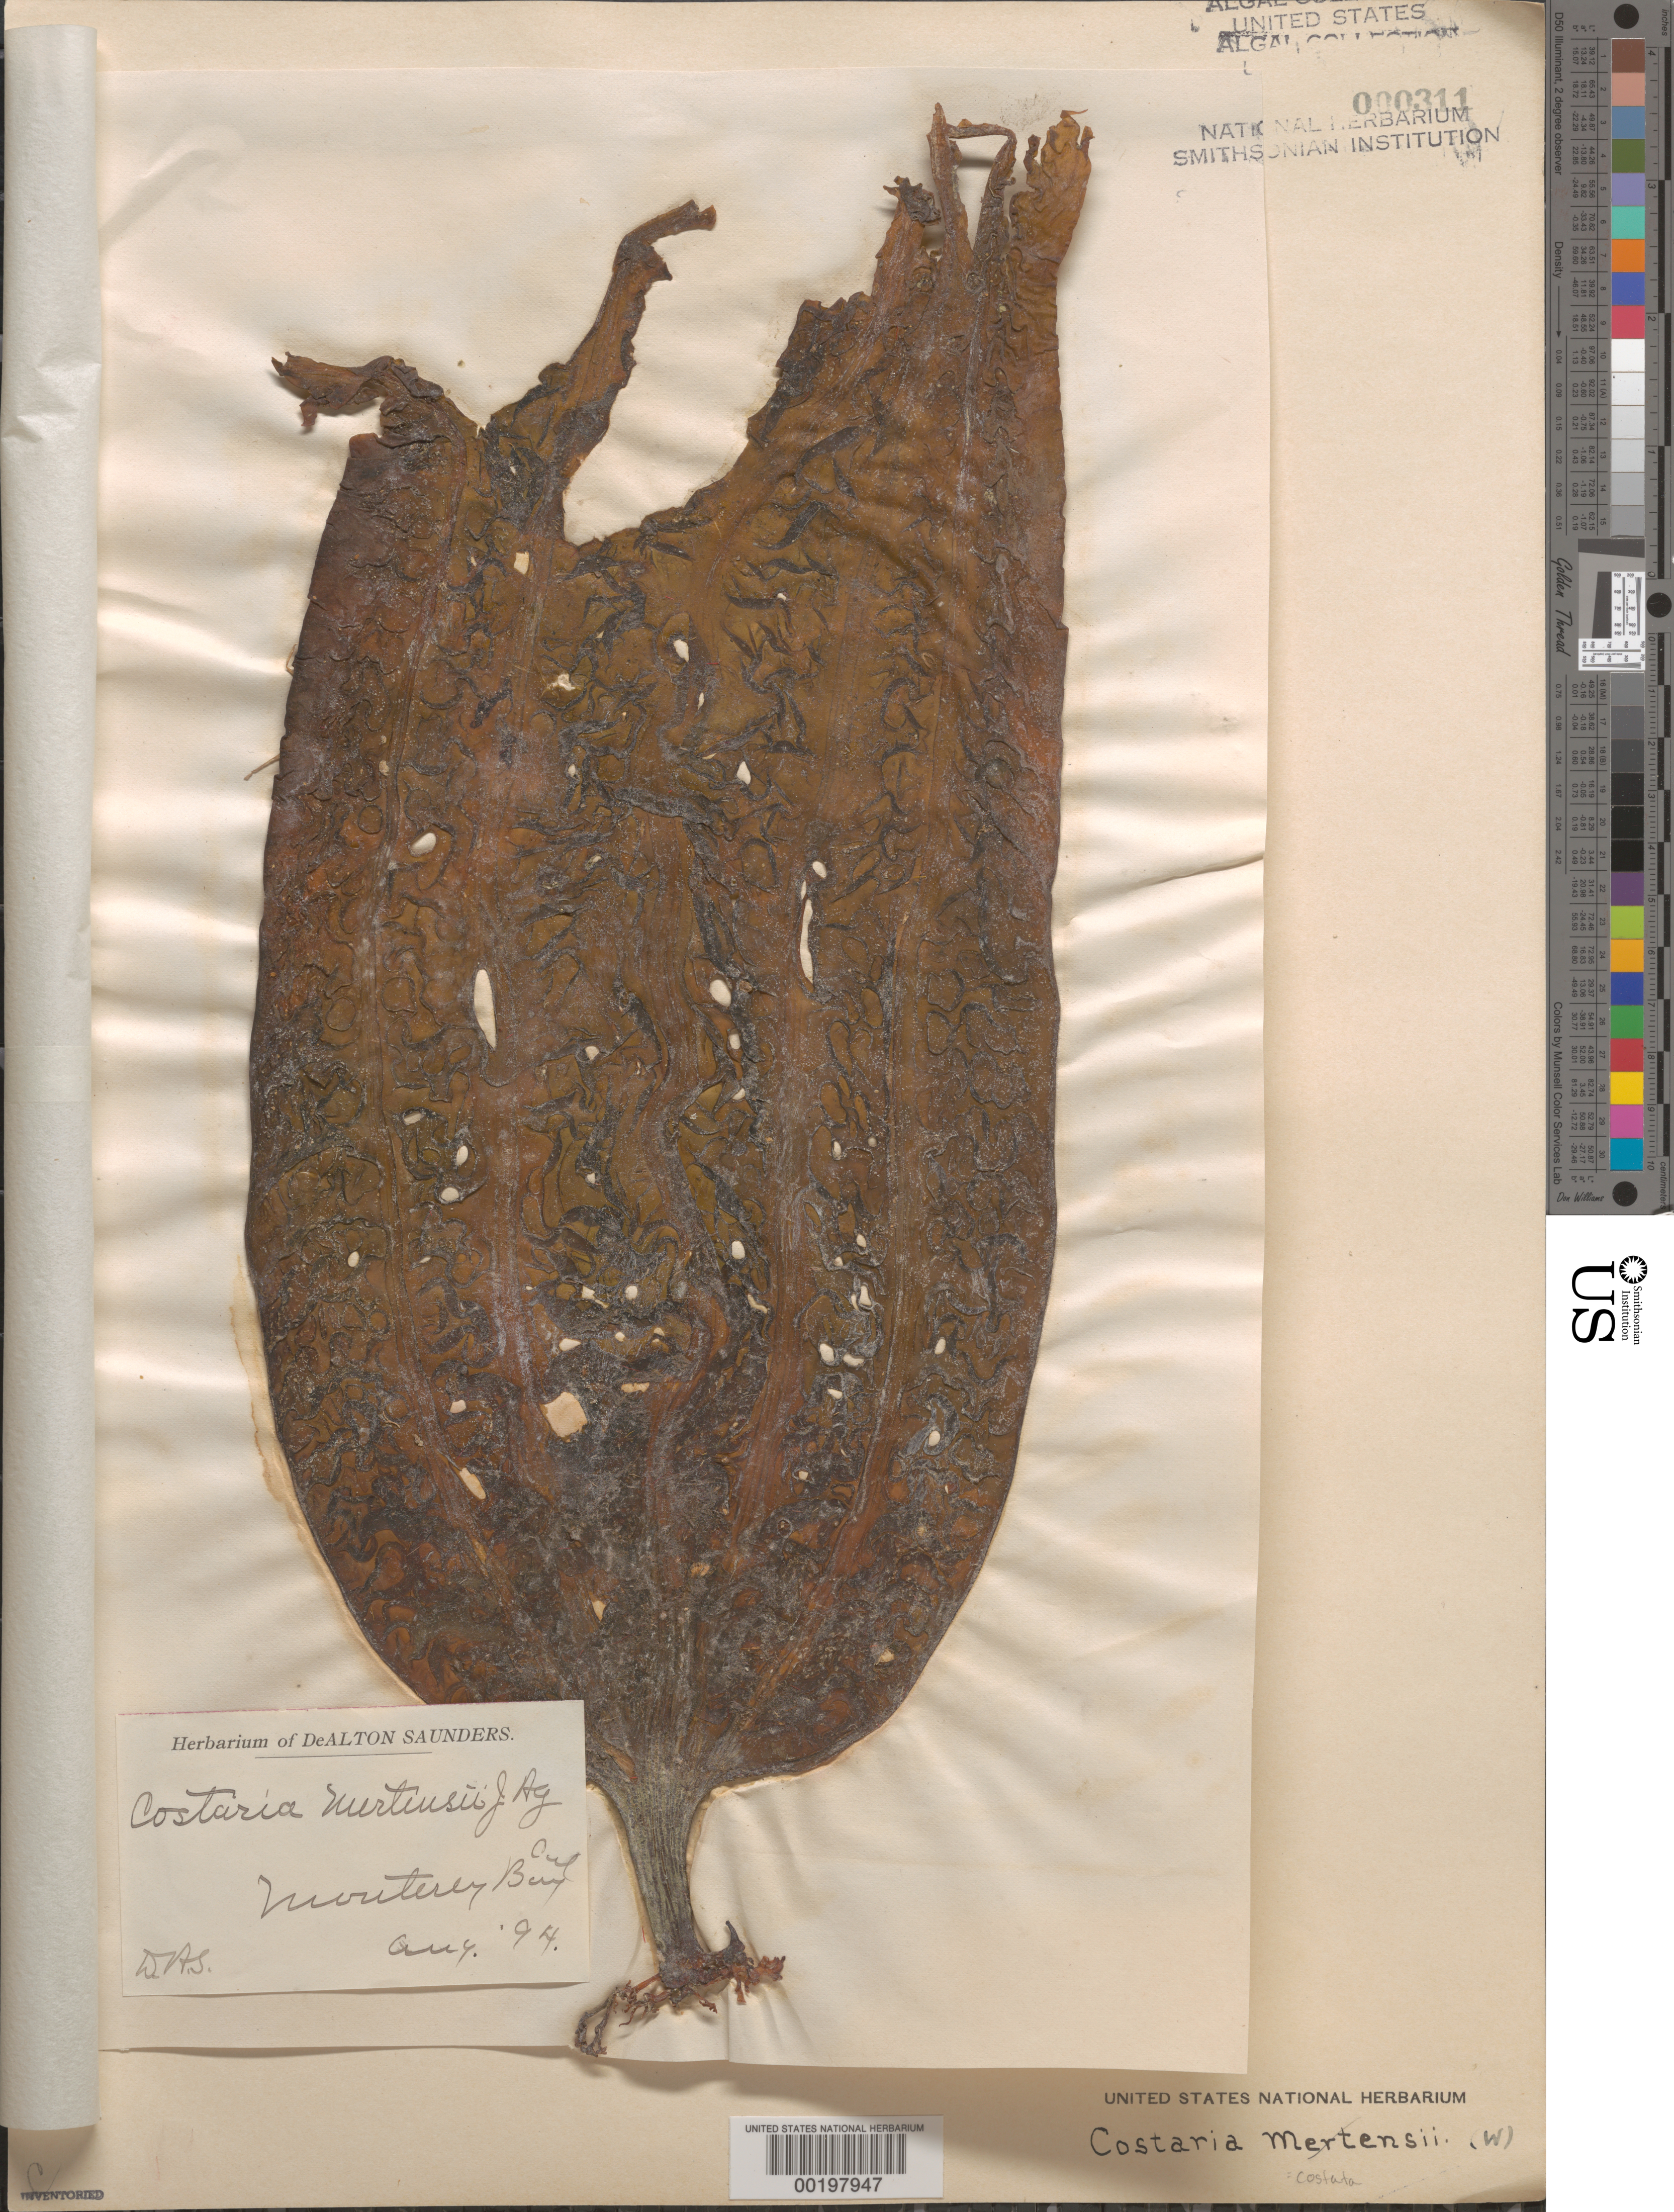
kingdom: Chromista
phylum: Ochrophyta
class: Phaeophyceae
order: Laminariales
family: Costariaceae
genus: Costaria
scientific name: Costaria costata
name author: (C. Agardh) D.A. Saunders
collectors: D. Saunders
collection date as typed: Aug 1894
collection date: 1894-08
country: United States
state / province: California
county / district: Monterey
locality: Monterey Bay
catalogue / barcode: US 311